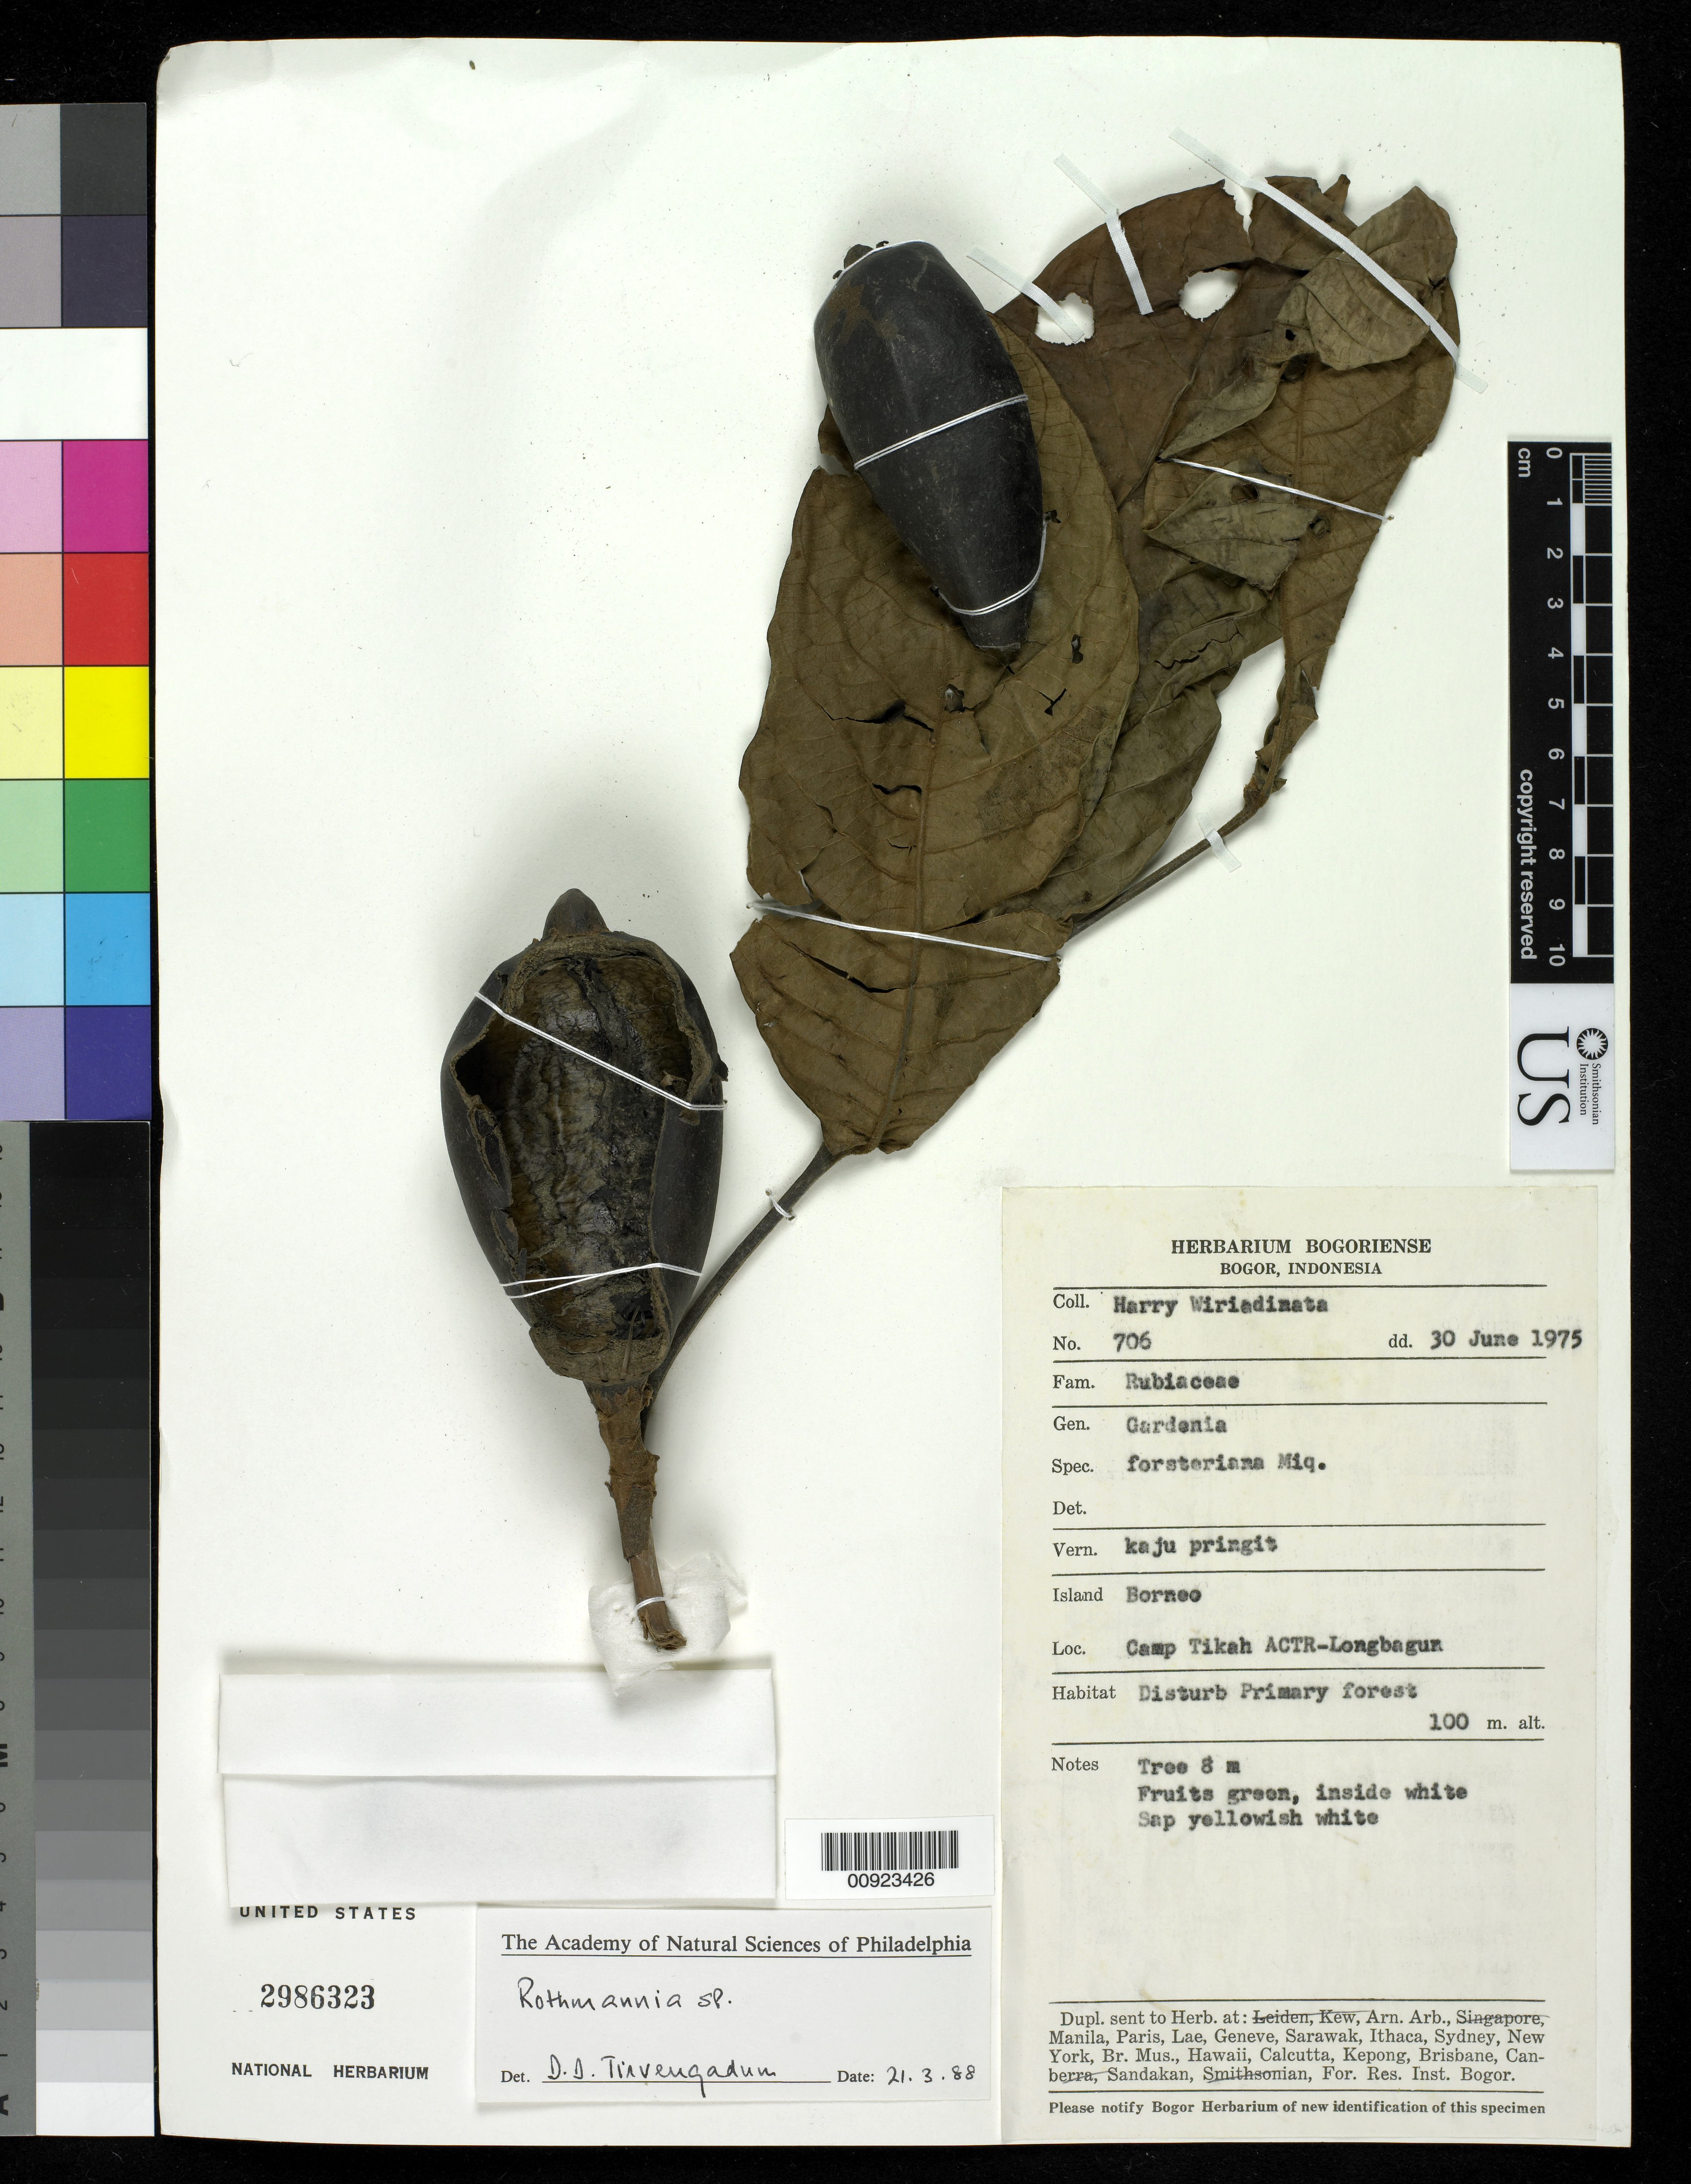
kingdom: Plantae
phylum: Tracheophyta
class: Magnoliopsida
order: Gentianales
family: Rubiaceae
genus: Rothmannia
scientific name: Rothmannia sp.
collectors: H. Wiriadinata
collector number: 706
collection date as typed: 30 Jun 1975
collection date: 1975-06-30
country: Indonesia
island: Borneo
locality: Camp Tikah ACTR=Longbagun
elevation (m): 100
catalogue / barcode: US 2986323